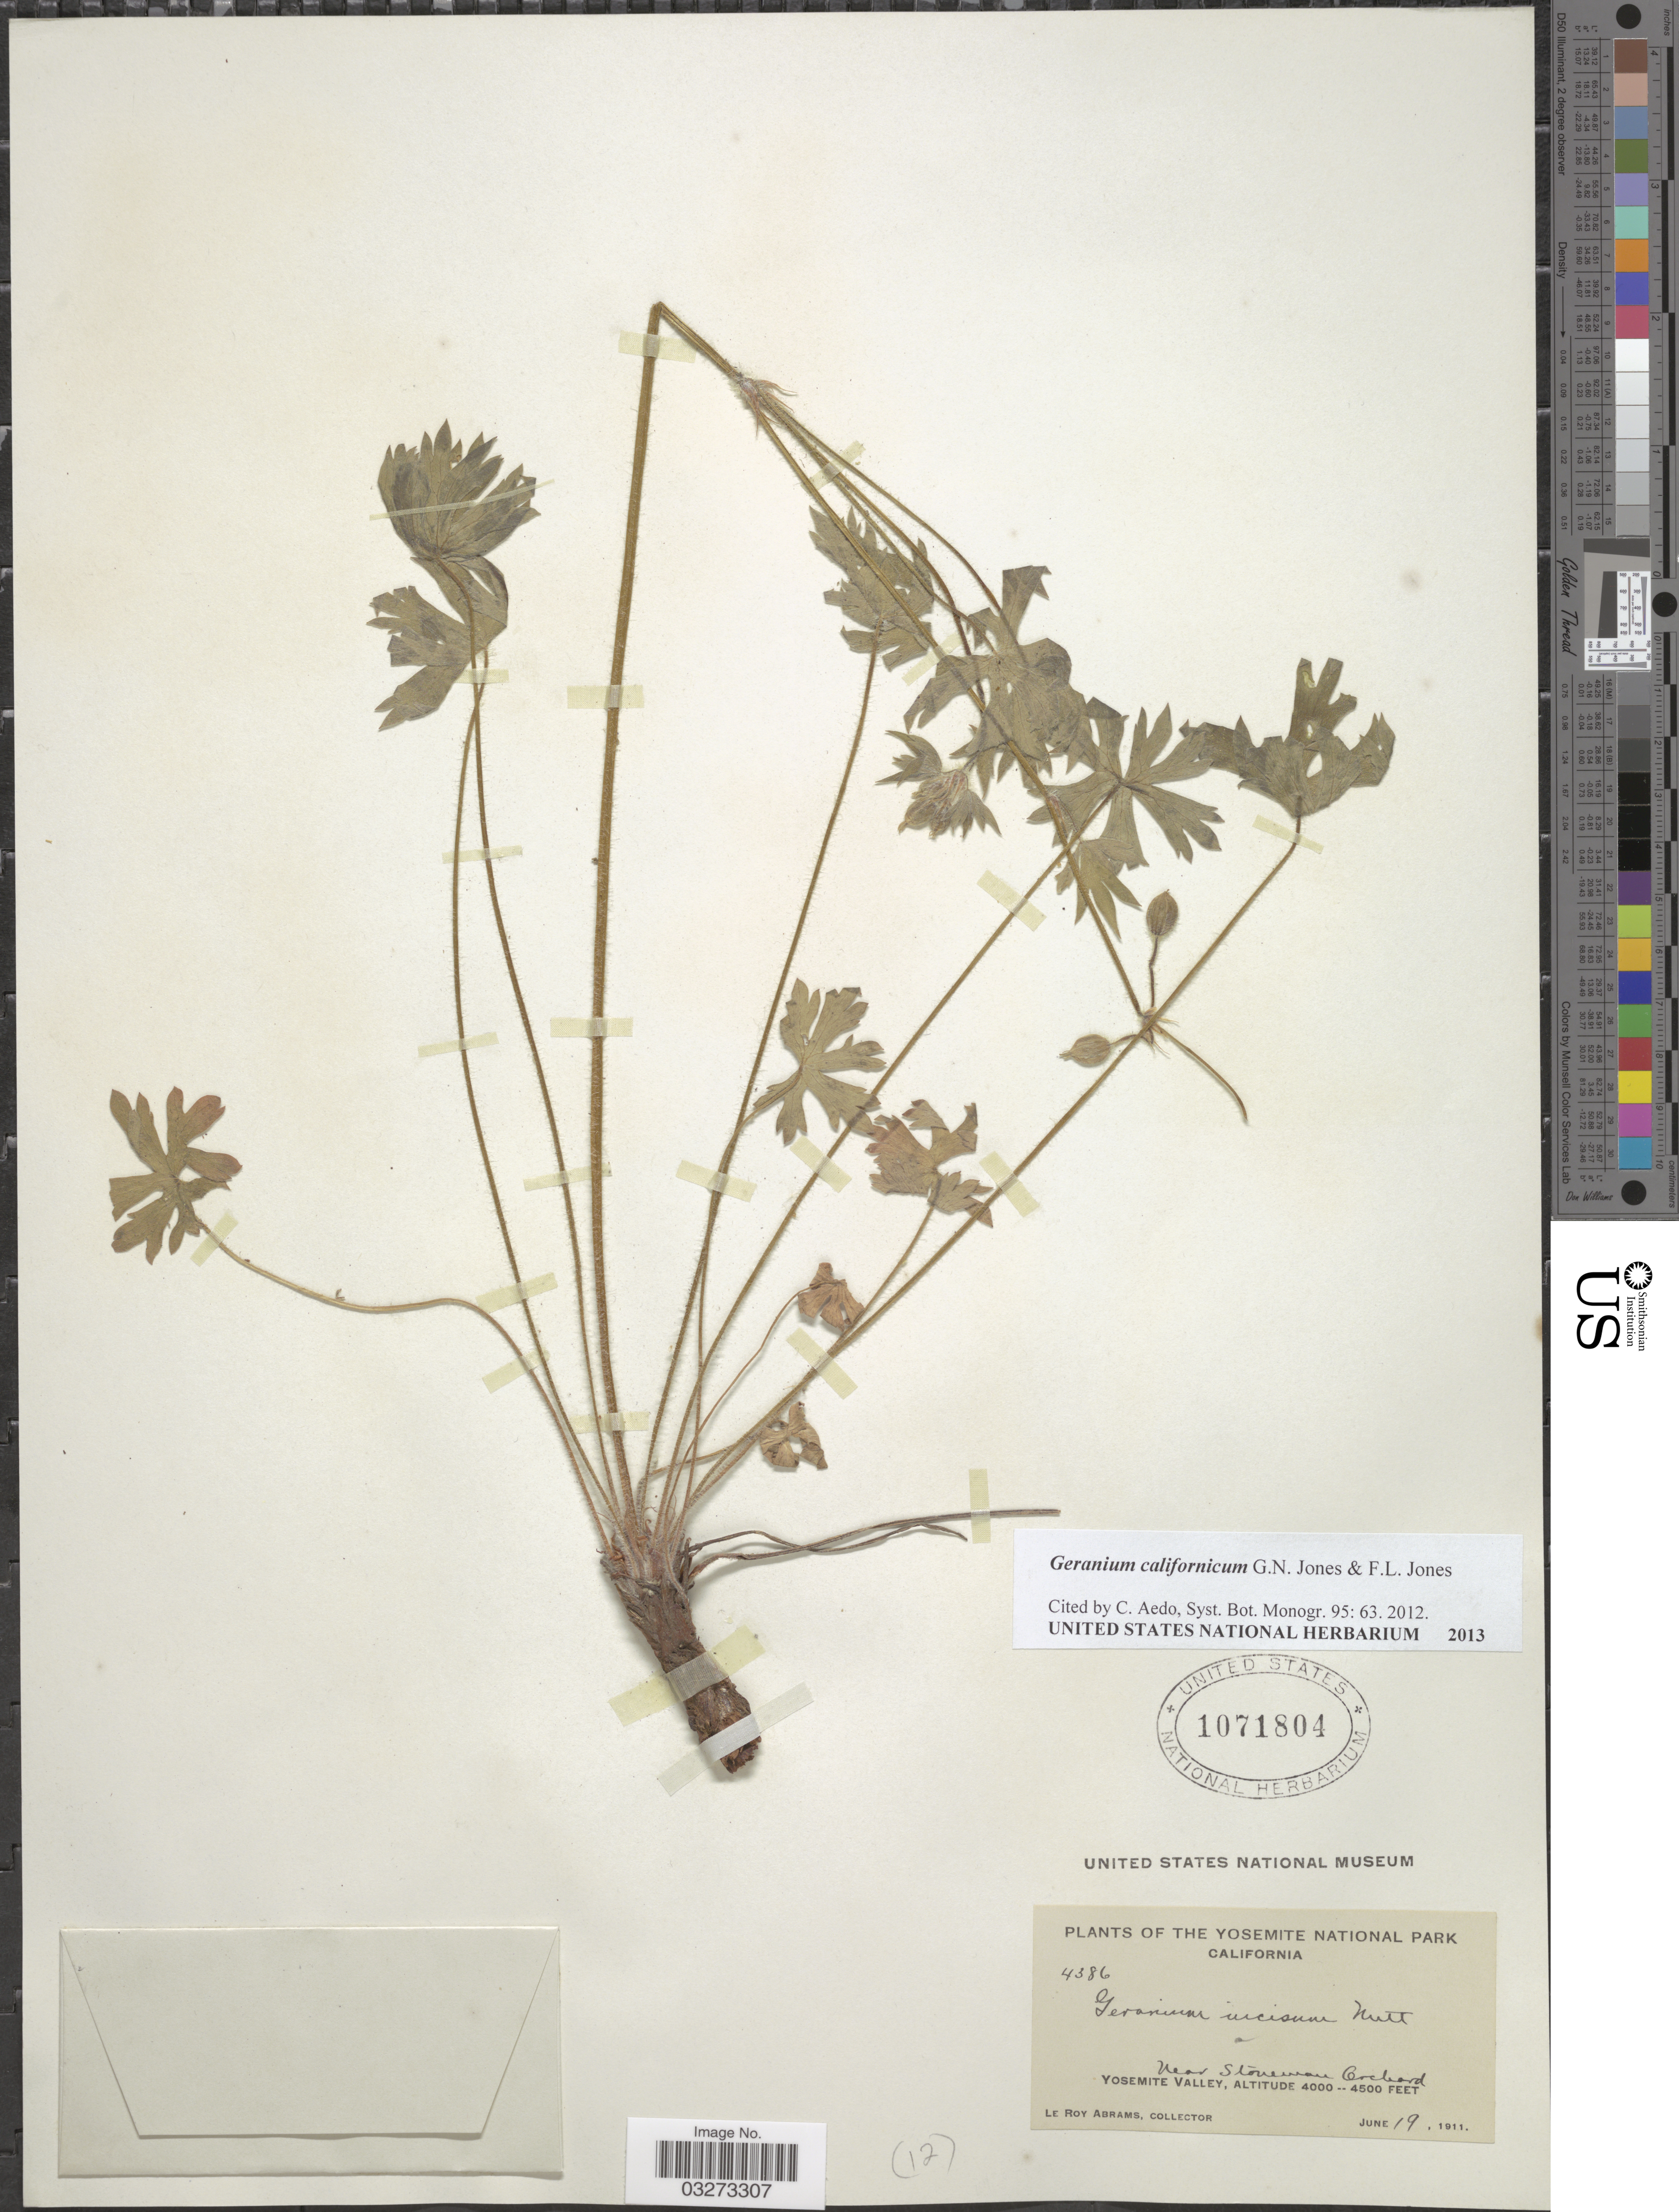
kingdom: Plantae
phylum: Tracheophyta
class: Magnoliopsida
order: Geraniales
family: Geraniaceae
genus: Geranium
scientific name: Geranium californicum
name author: G.N. Jones & F.L. Jones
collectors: L. Abrams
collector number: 4386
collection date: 1911-06-19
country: United States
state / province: California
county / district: Mariposa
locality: The Yosemite National Park. Near Stoneman Orchard. Yosemite Valley.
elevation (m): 1219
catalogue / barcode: US 1071804